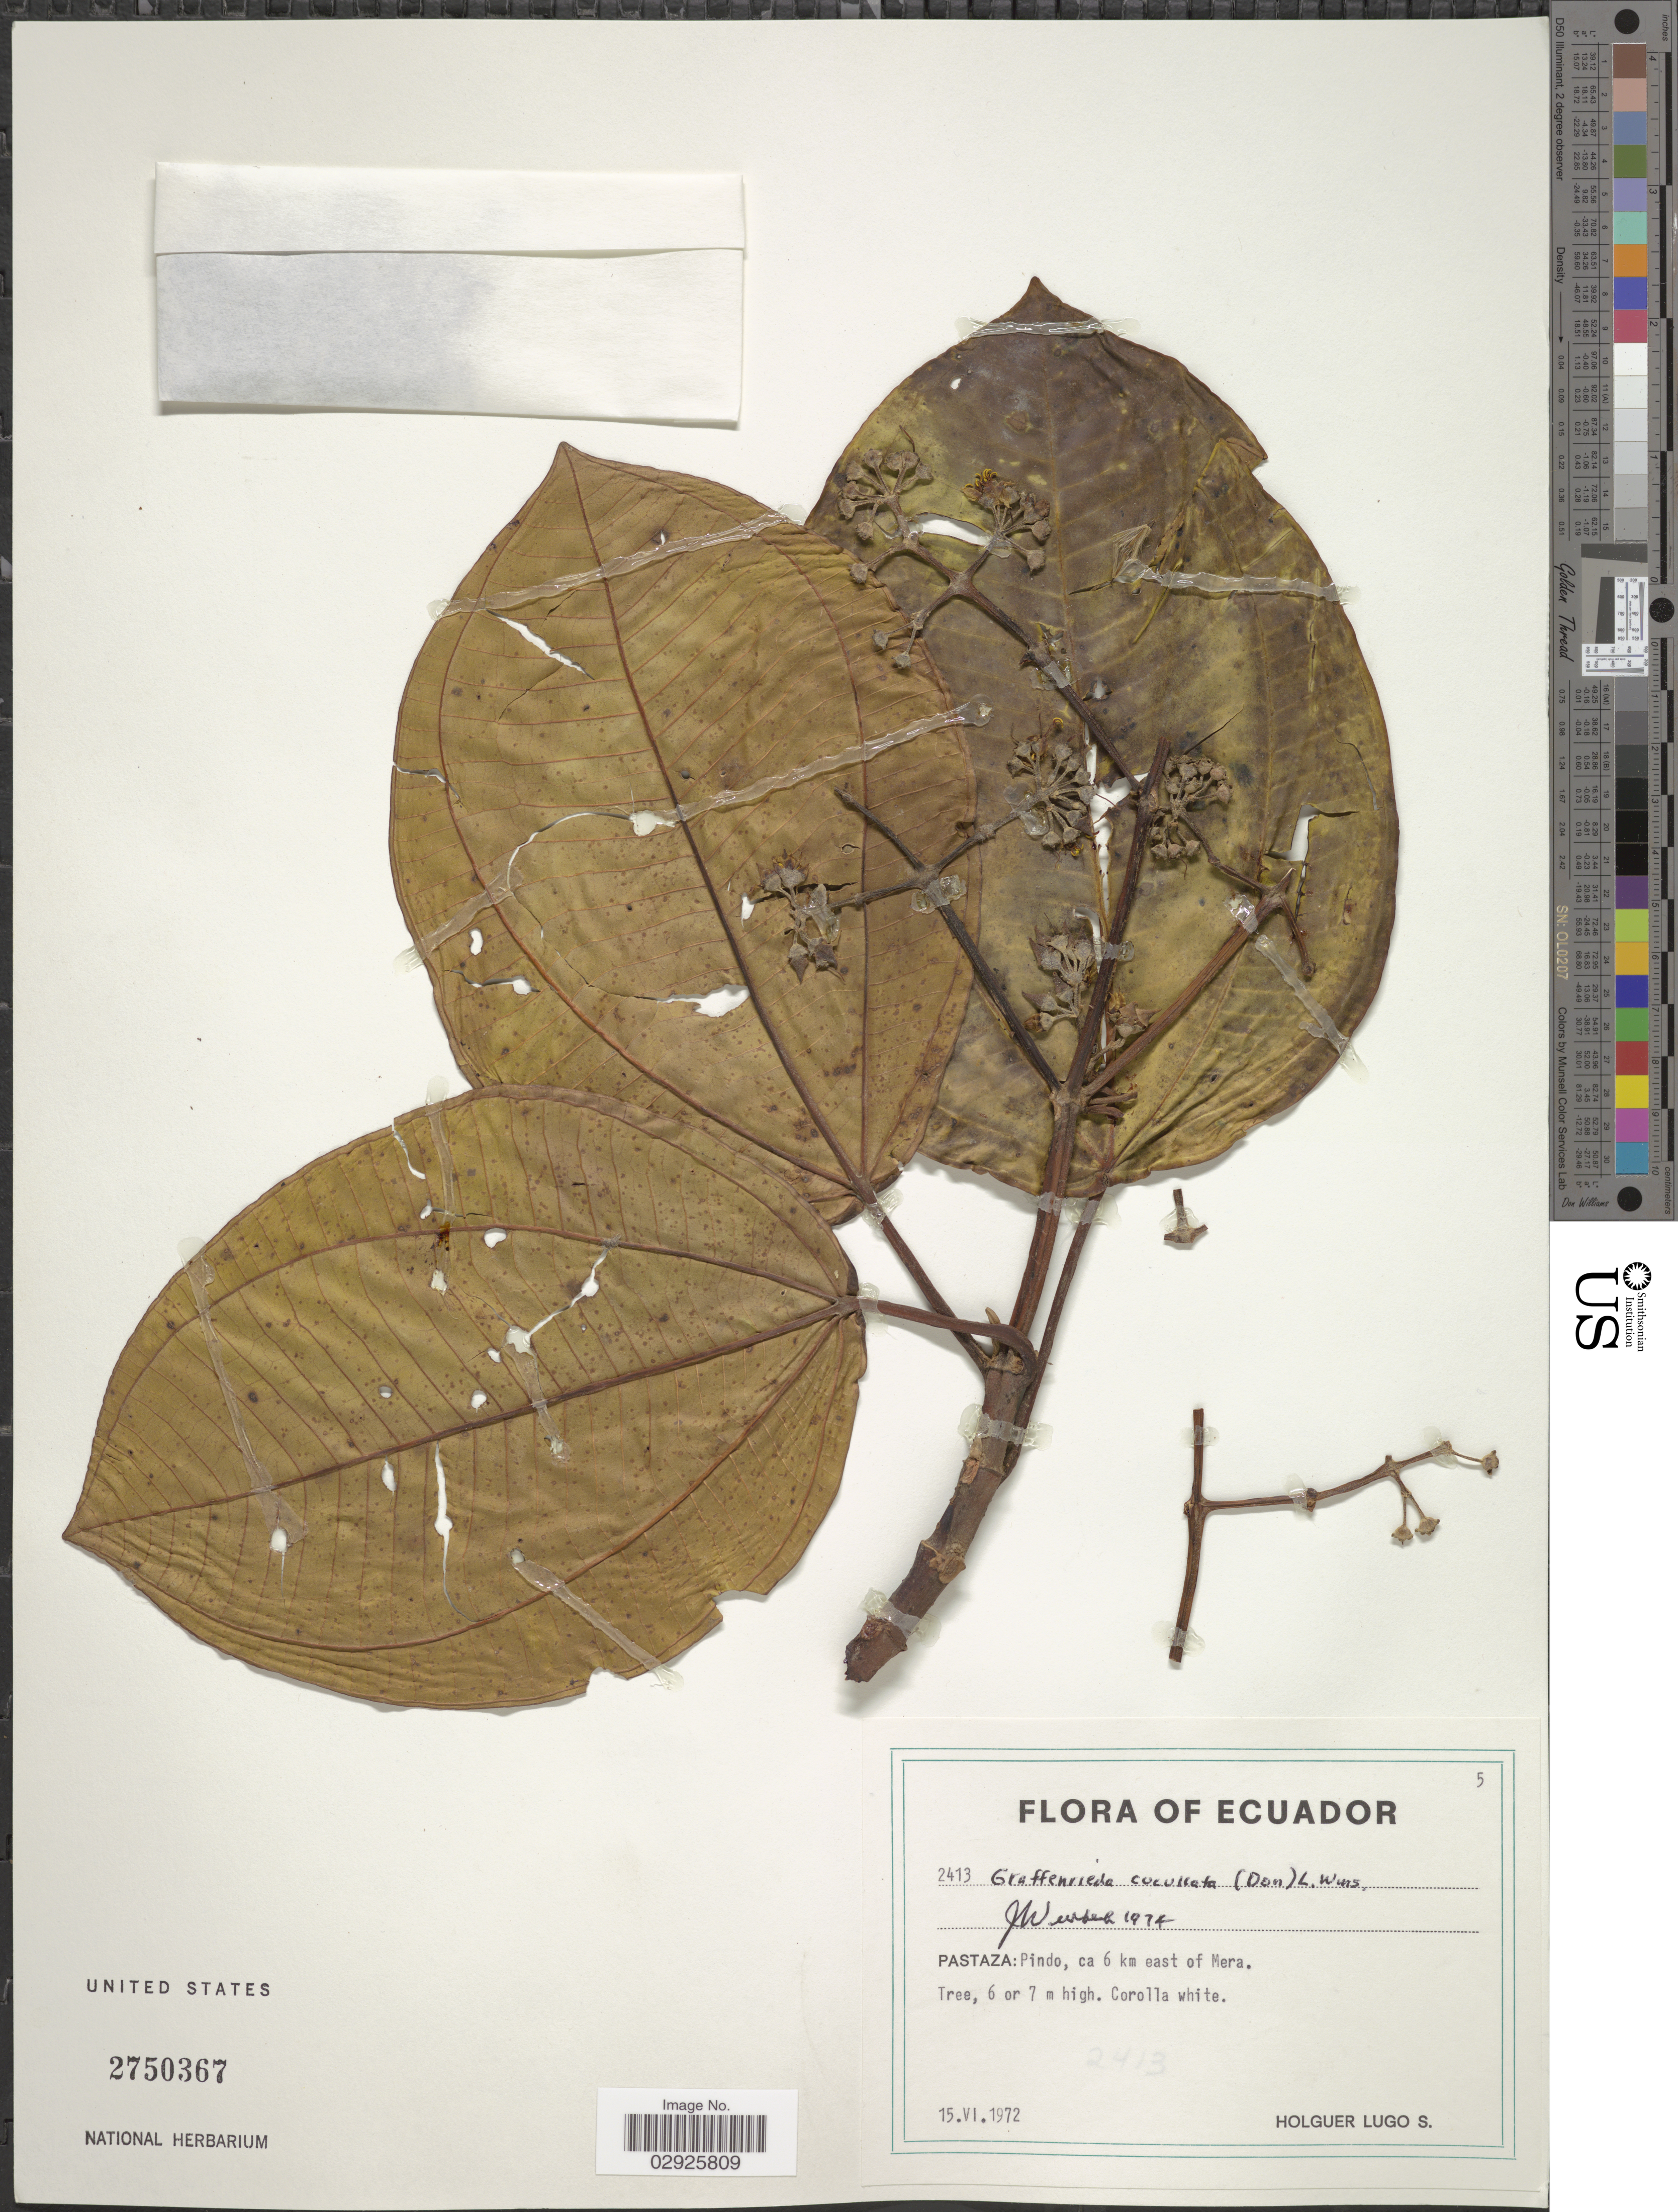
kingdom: Plantae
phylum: Tracheophyta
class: Magnoliopsida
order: Myrtales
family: Melastomataceae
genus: Graffenrieda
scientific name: Graffenrieda cucullata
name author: (Triana) L.O. Williams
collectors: H. Lugo S.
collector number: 2413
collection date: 1972-06-15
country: Ecuador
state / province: Pastaza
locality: Pindo, ca 6 km east of Mera.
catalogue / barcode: US 2750367